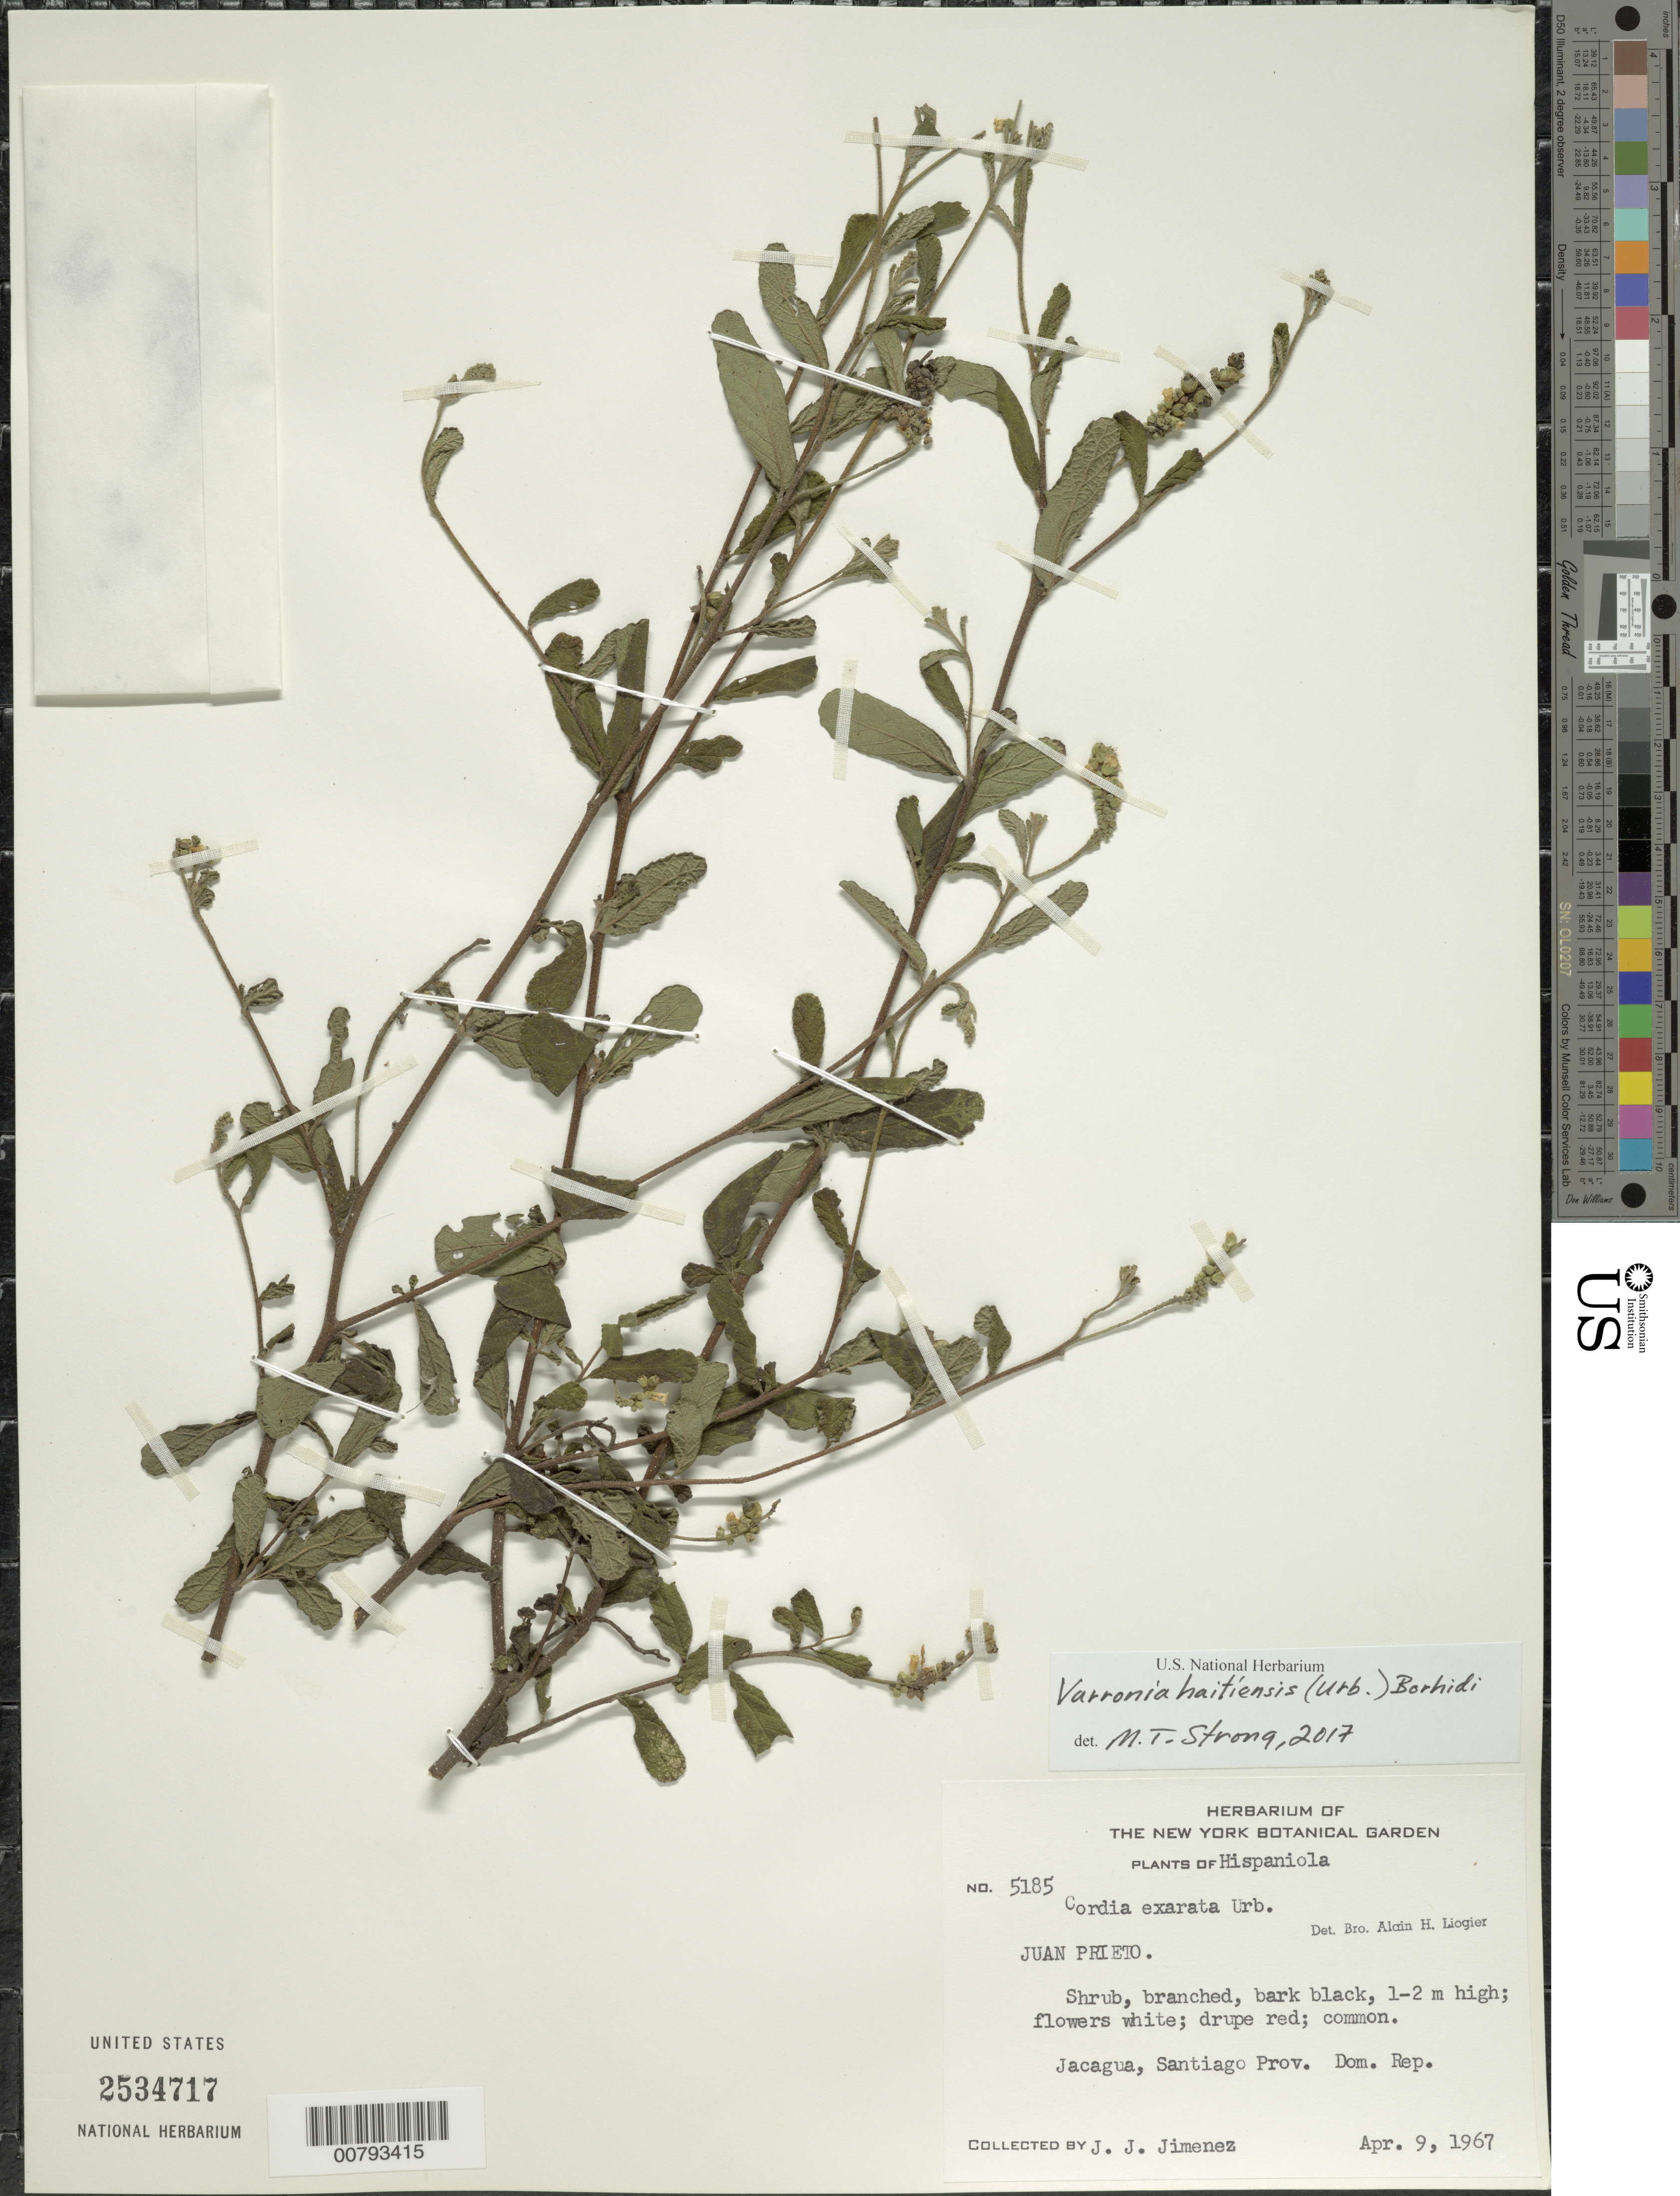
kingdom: Plantae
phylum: Tracheophyta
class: Magnoliopsida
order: Boraginales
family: Cordiaceae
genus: Varronia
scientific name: Varronia haitiensis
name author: (Urb.) Borhidi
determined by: Strong, M. T., (US), Smithsonian Institution - National Museum of Natural History (UNITED STATES)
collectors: J. J. Jiménez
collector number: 5185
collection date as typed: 09 Apr 1967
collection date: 1967-04-09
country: Dominican Republic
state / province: Santiago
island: Hispaniola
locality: Jacagua.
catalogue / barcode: US 2534717